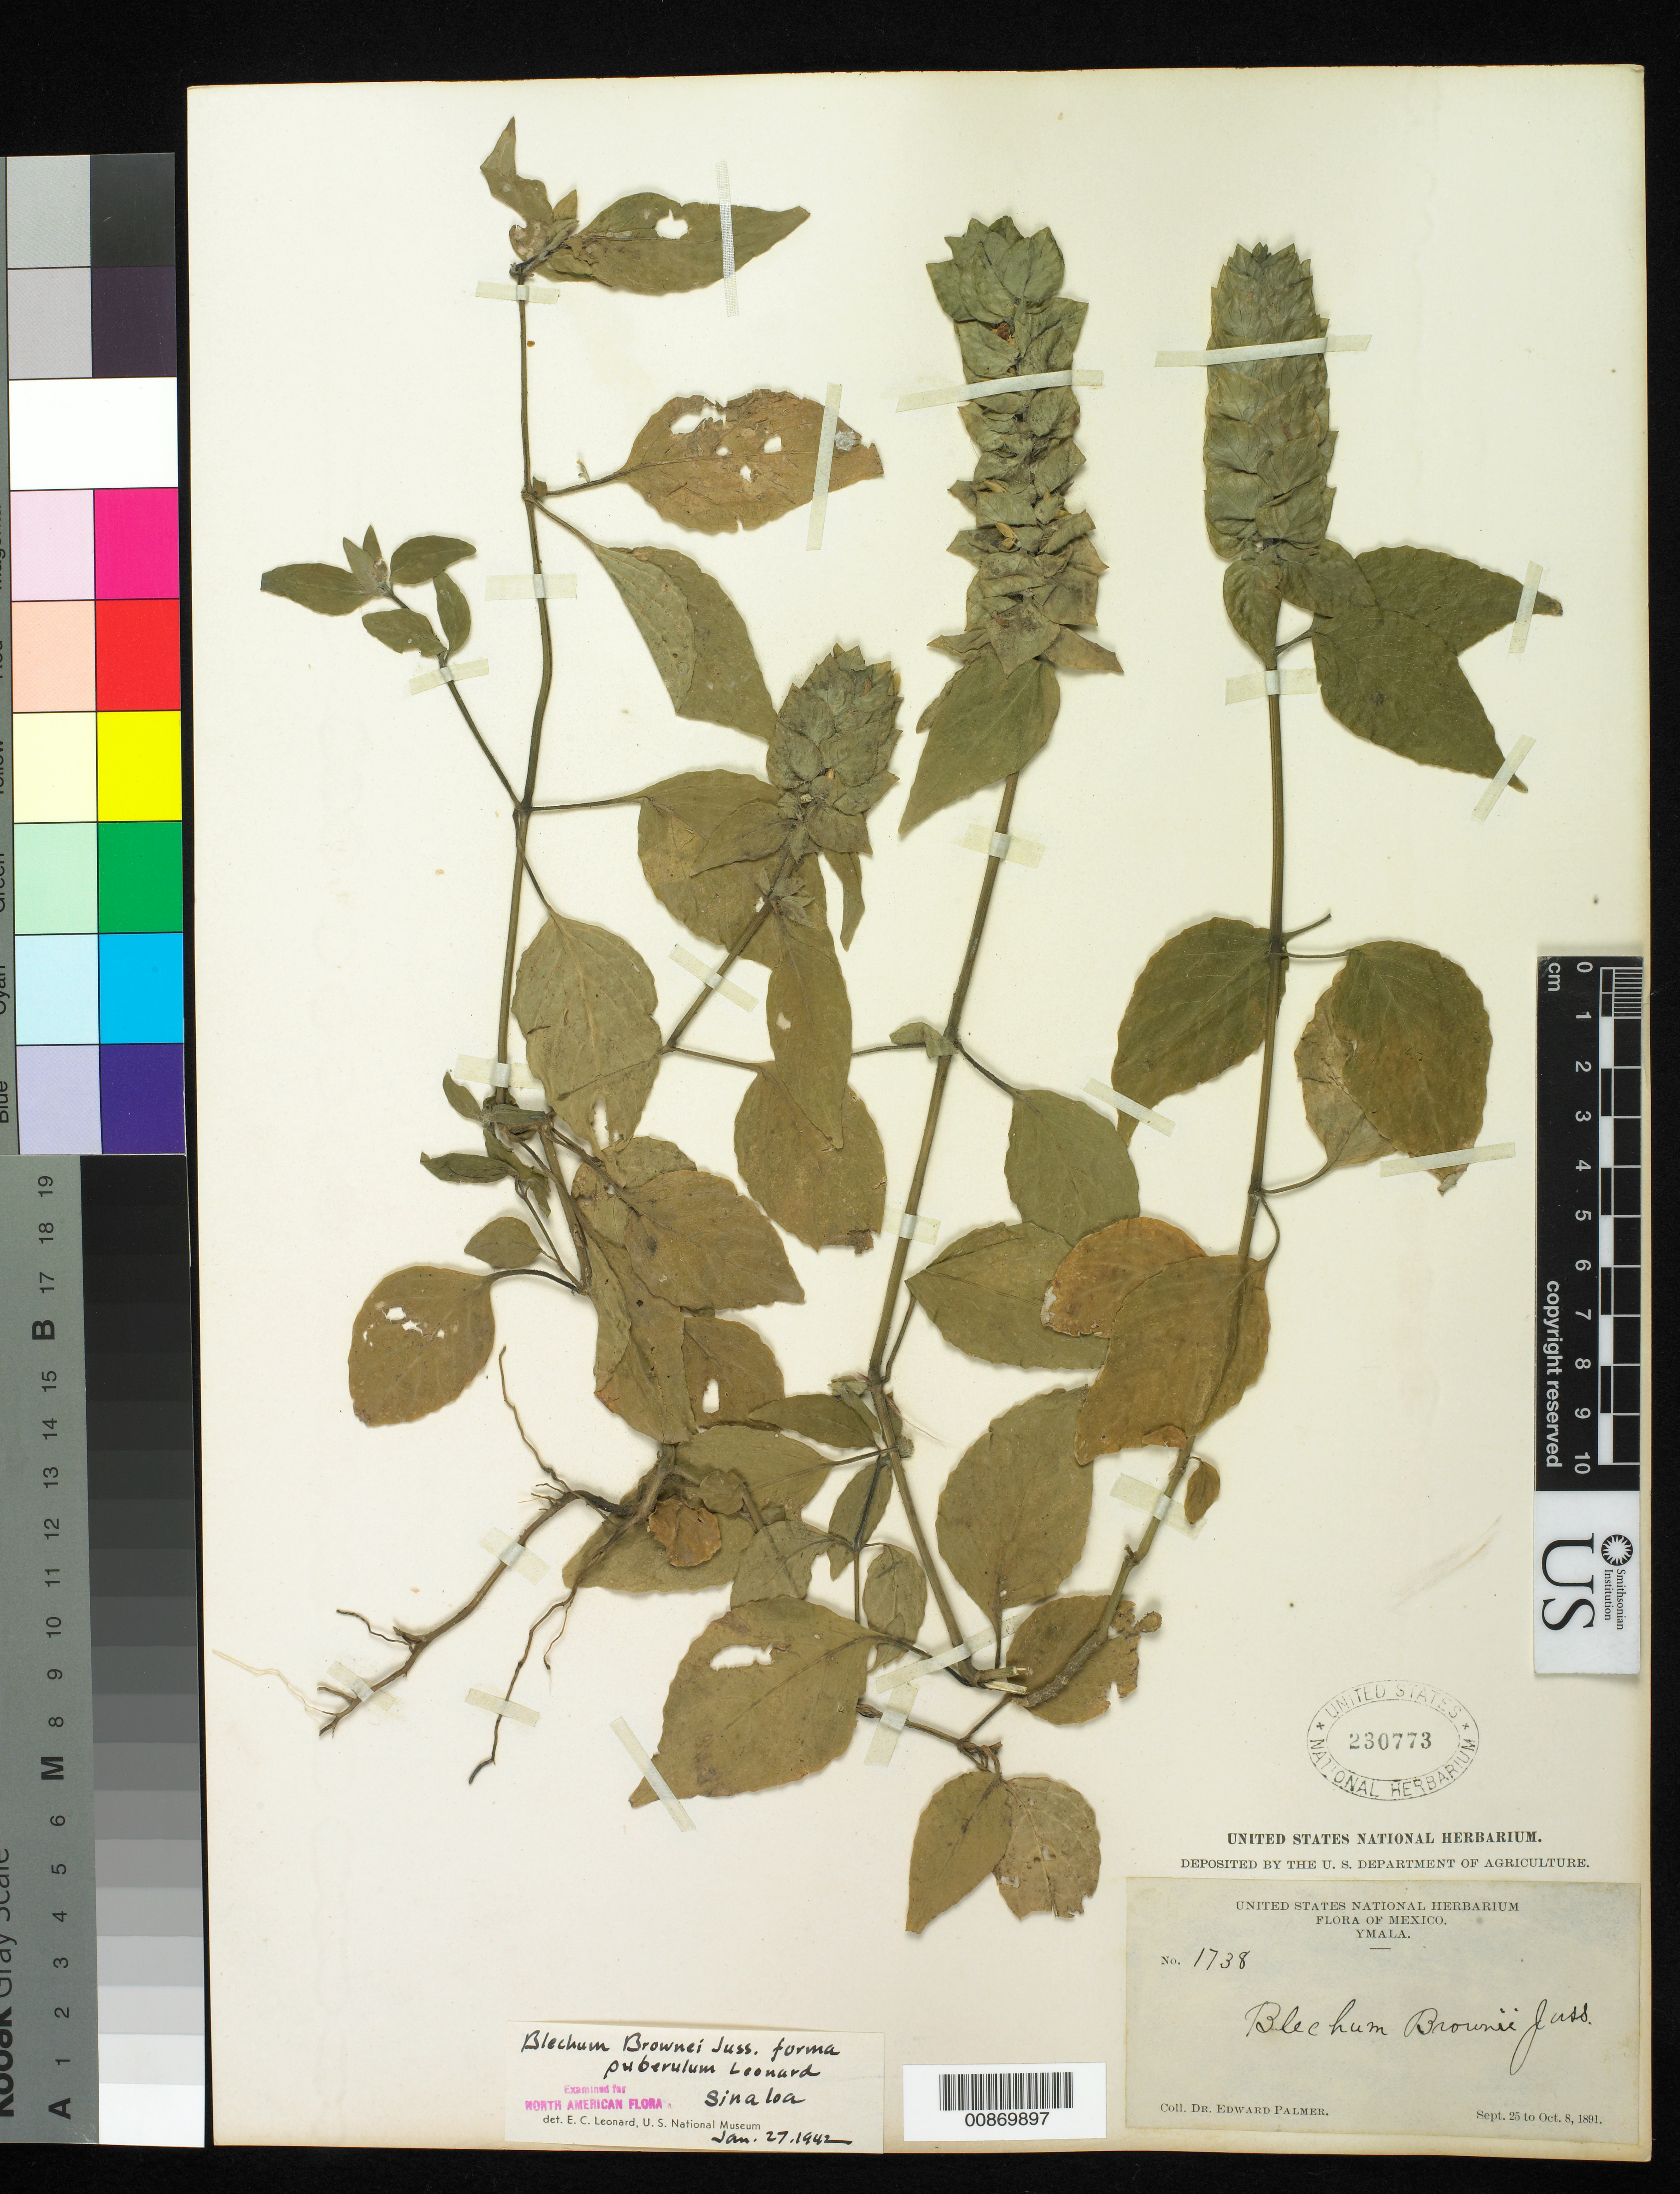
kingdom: Plantae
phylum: Tracheophyta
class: Magnoliopsida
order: Lamiales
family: Acanthaceae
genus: Blechum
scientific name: Blechum brownei f. puberulum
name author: Leonard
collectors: E. Palmer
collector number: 1738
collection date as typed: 25 Sep 1891 to 08 Oct 1891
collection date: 1891-09-25/1891-10-08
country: Mexico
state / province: Sinaloa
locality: Ymala, Sinaloa.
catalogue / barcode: US 230773